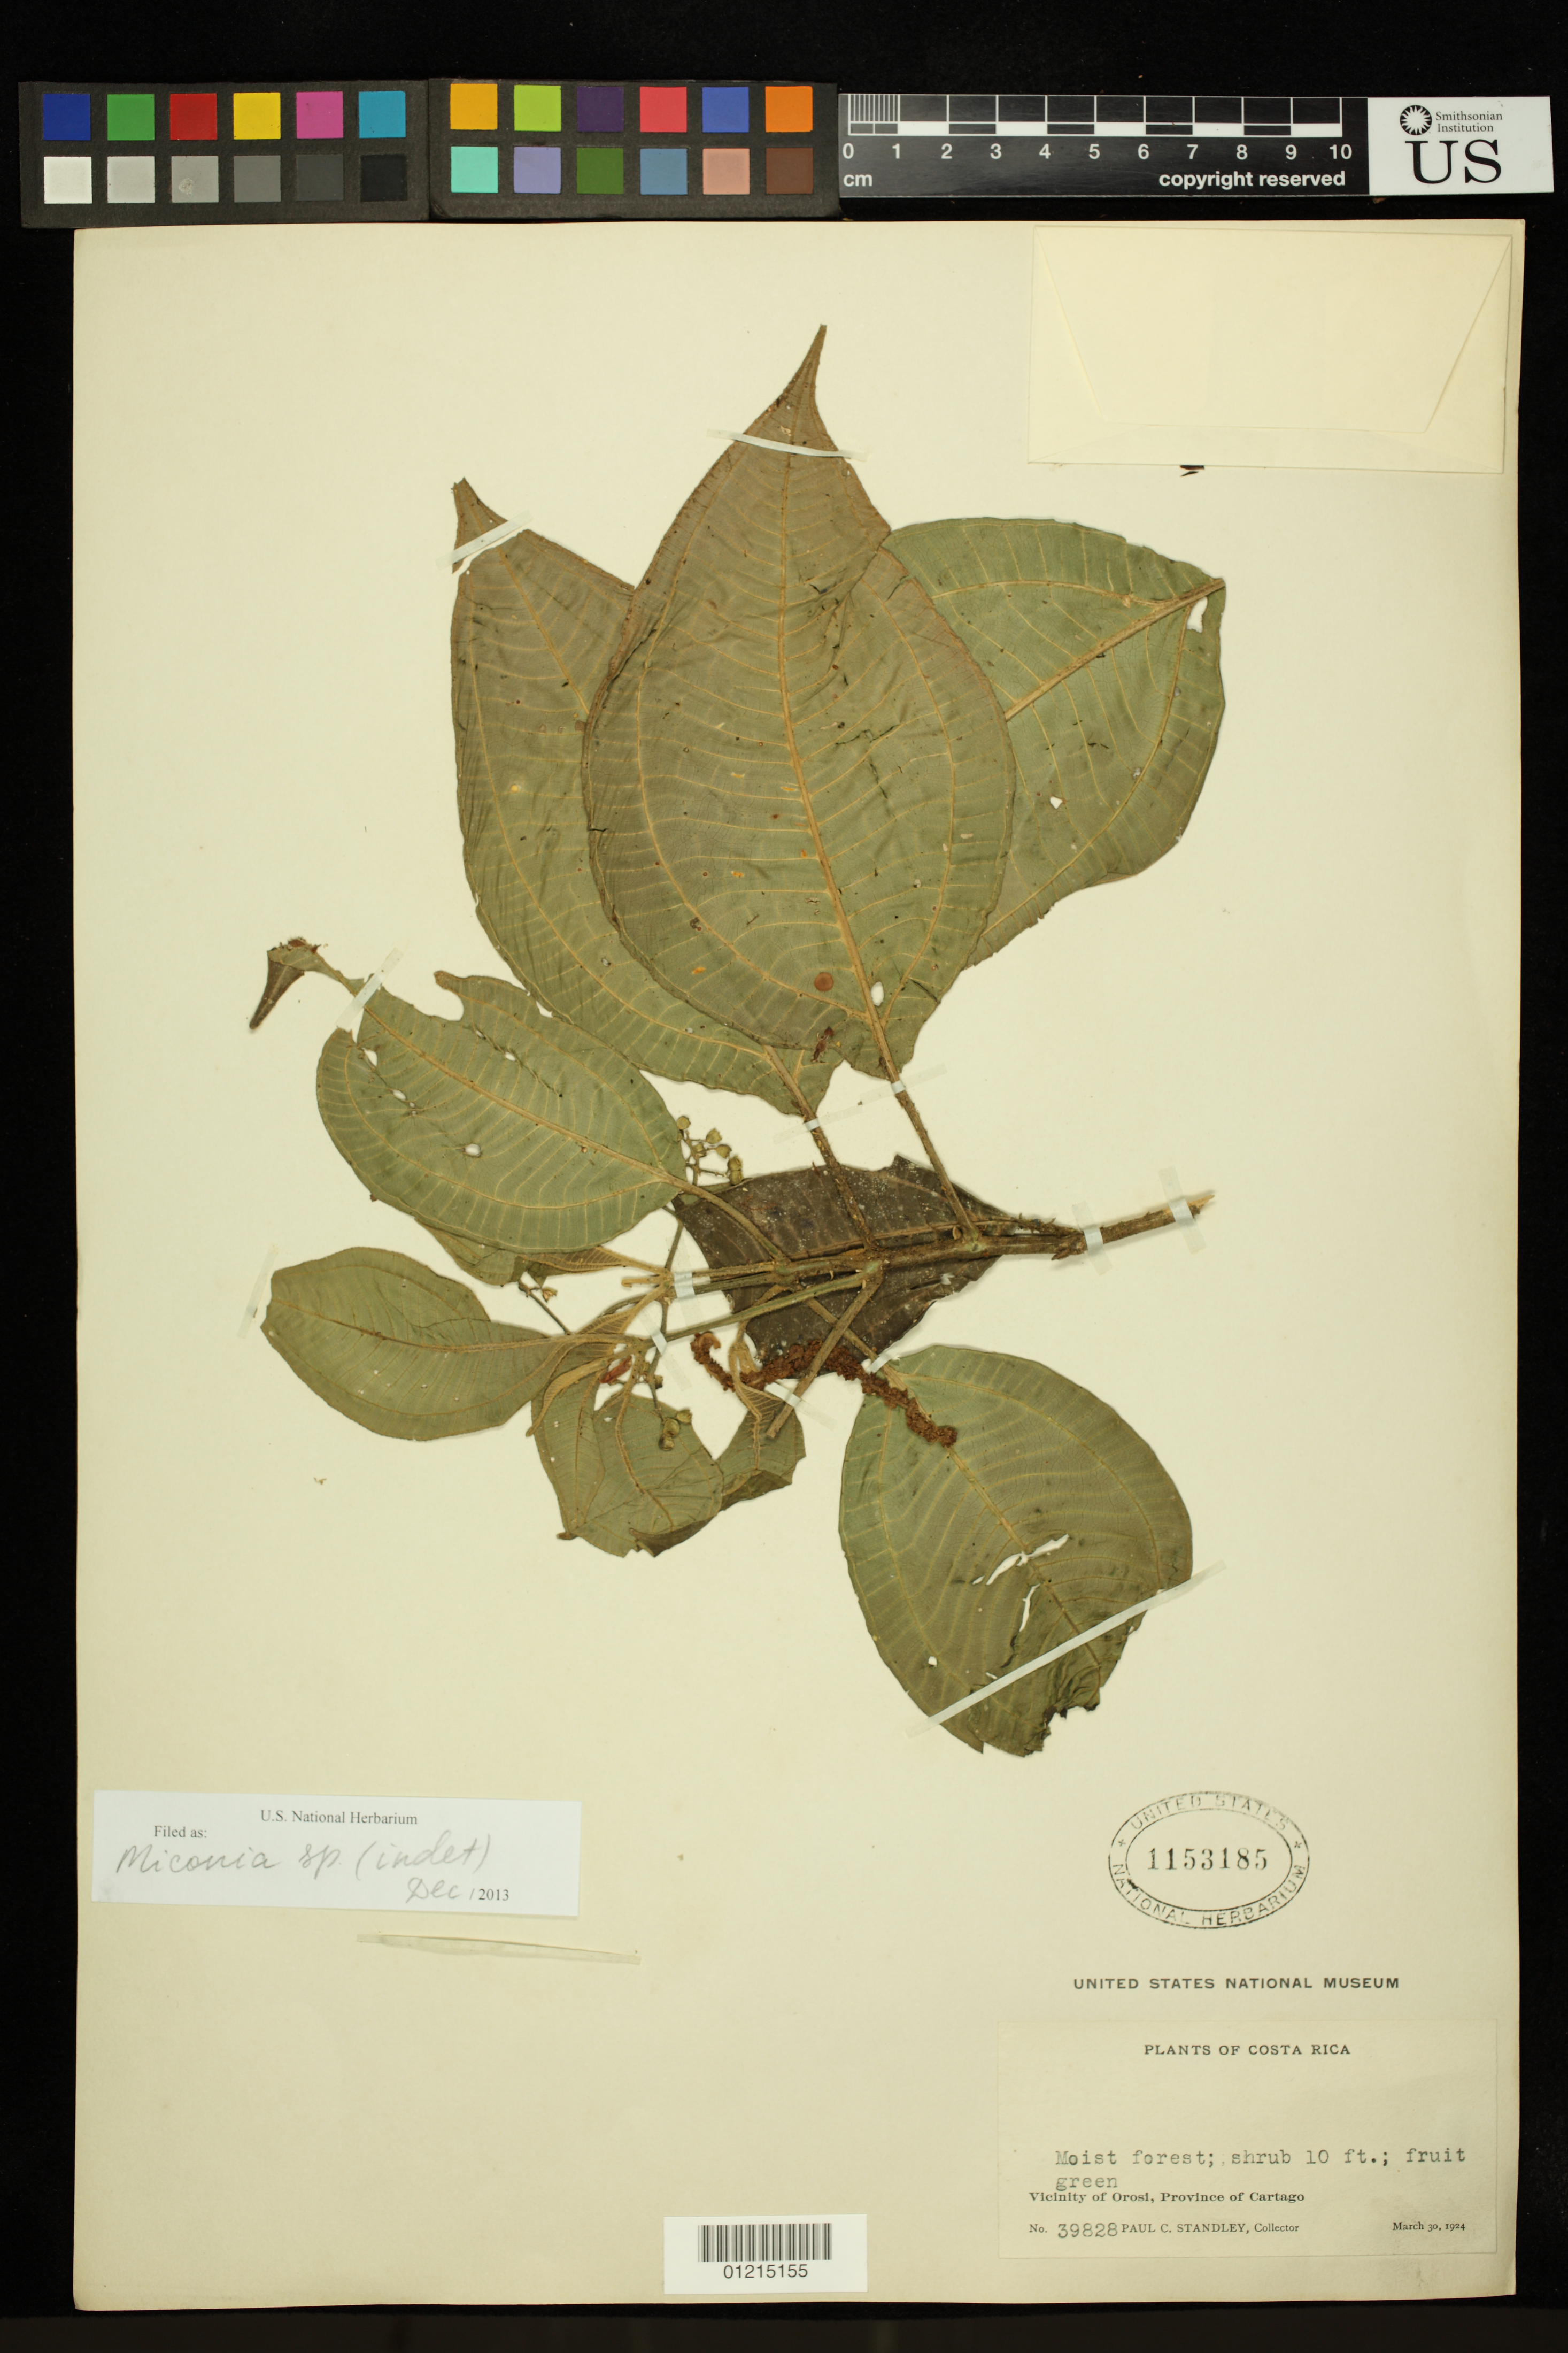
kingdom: Plantae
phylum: Tracheophyta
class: Magnoliopsida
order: Myrtales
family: Melastomataceae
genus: Miconia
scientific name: Miconia sp.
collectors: P. C. Standley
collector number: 39828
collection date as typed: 30 Mar 1924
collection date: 1924-03-30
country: Costa Rica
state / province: Cartago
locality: Vicinity of Orosi, Province of Cartago.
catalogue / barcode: US 1153185